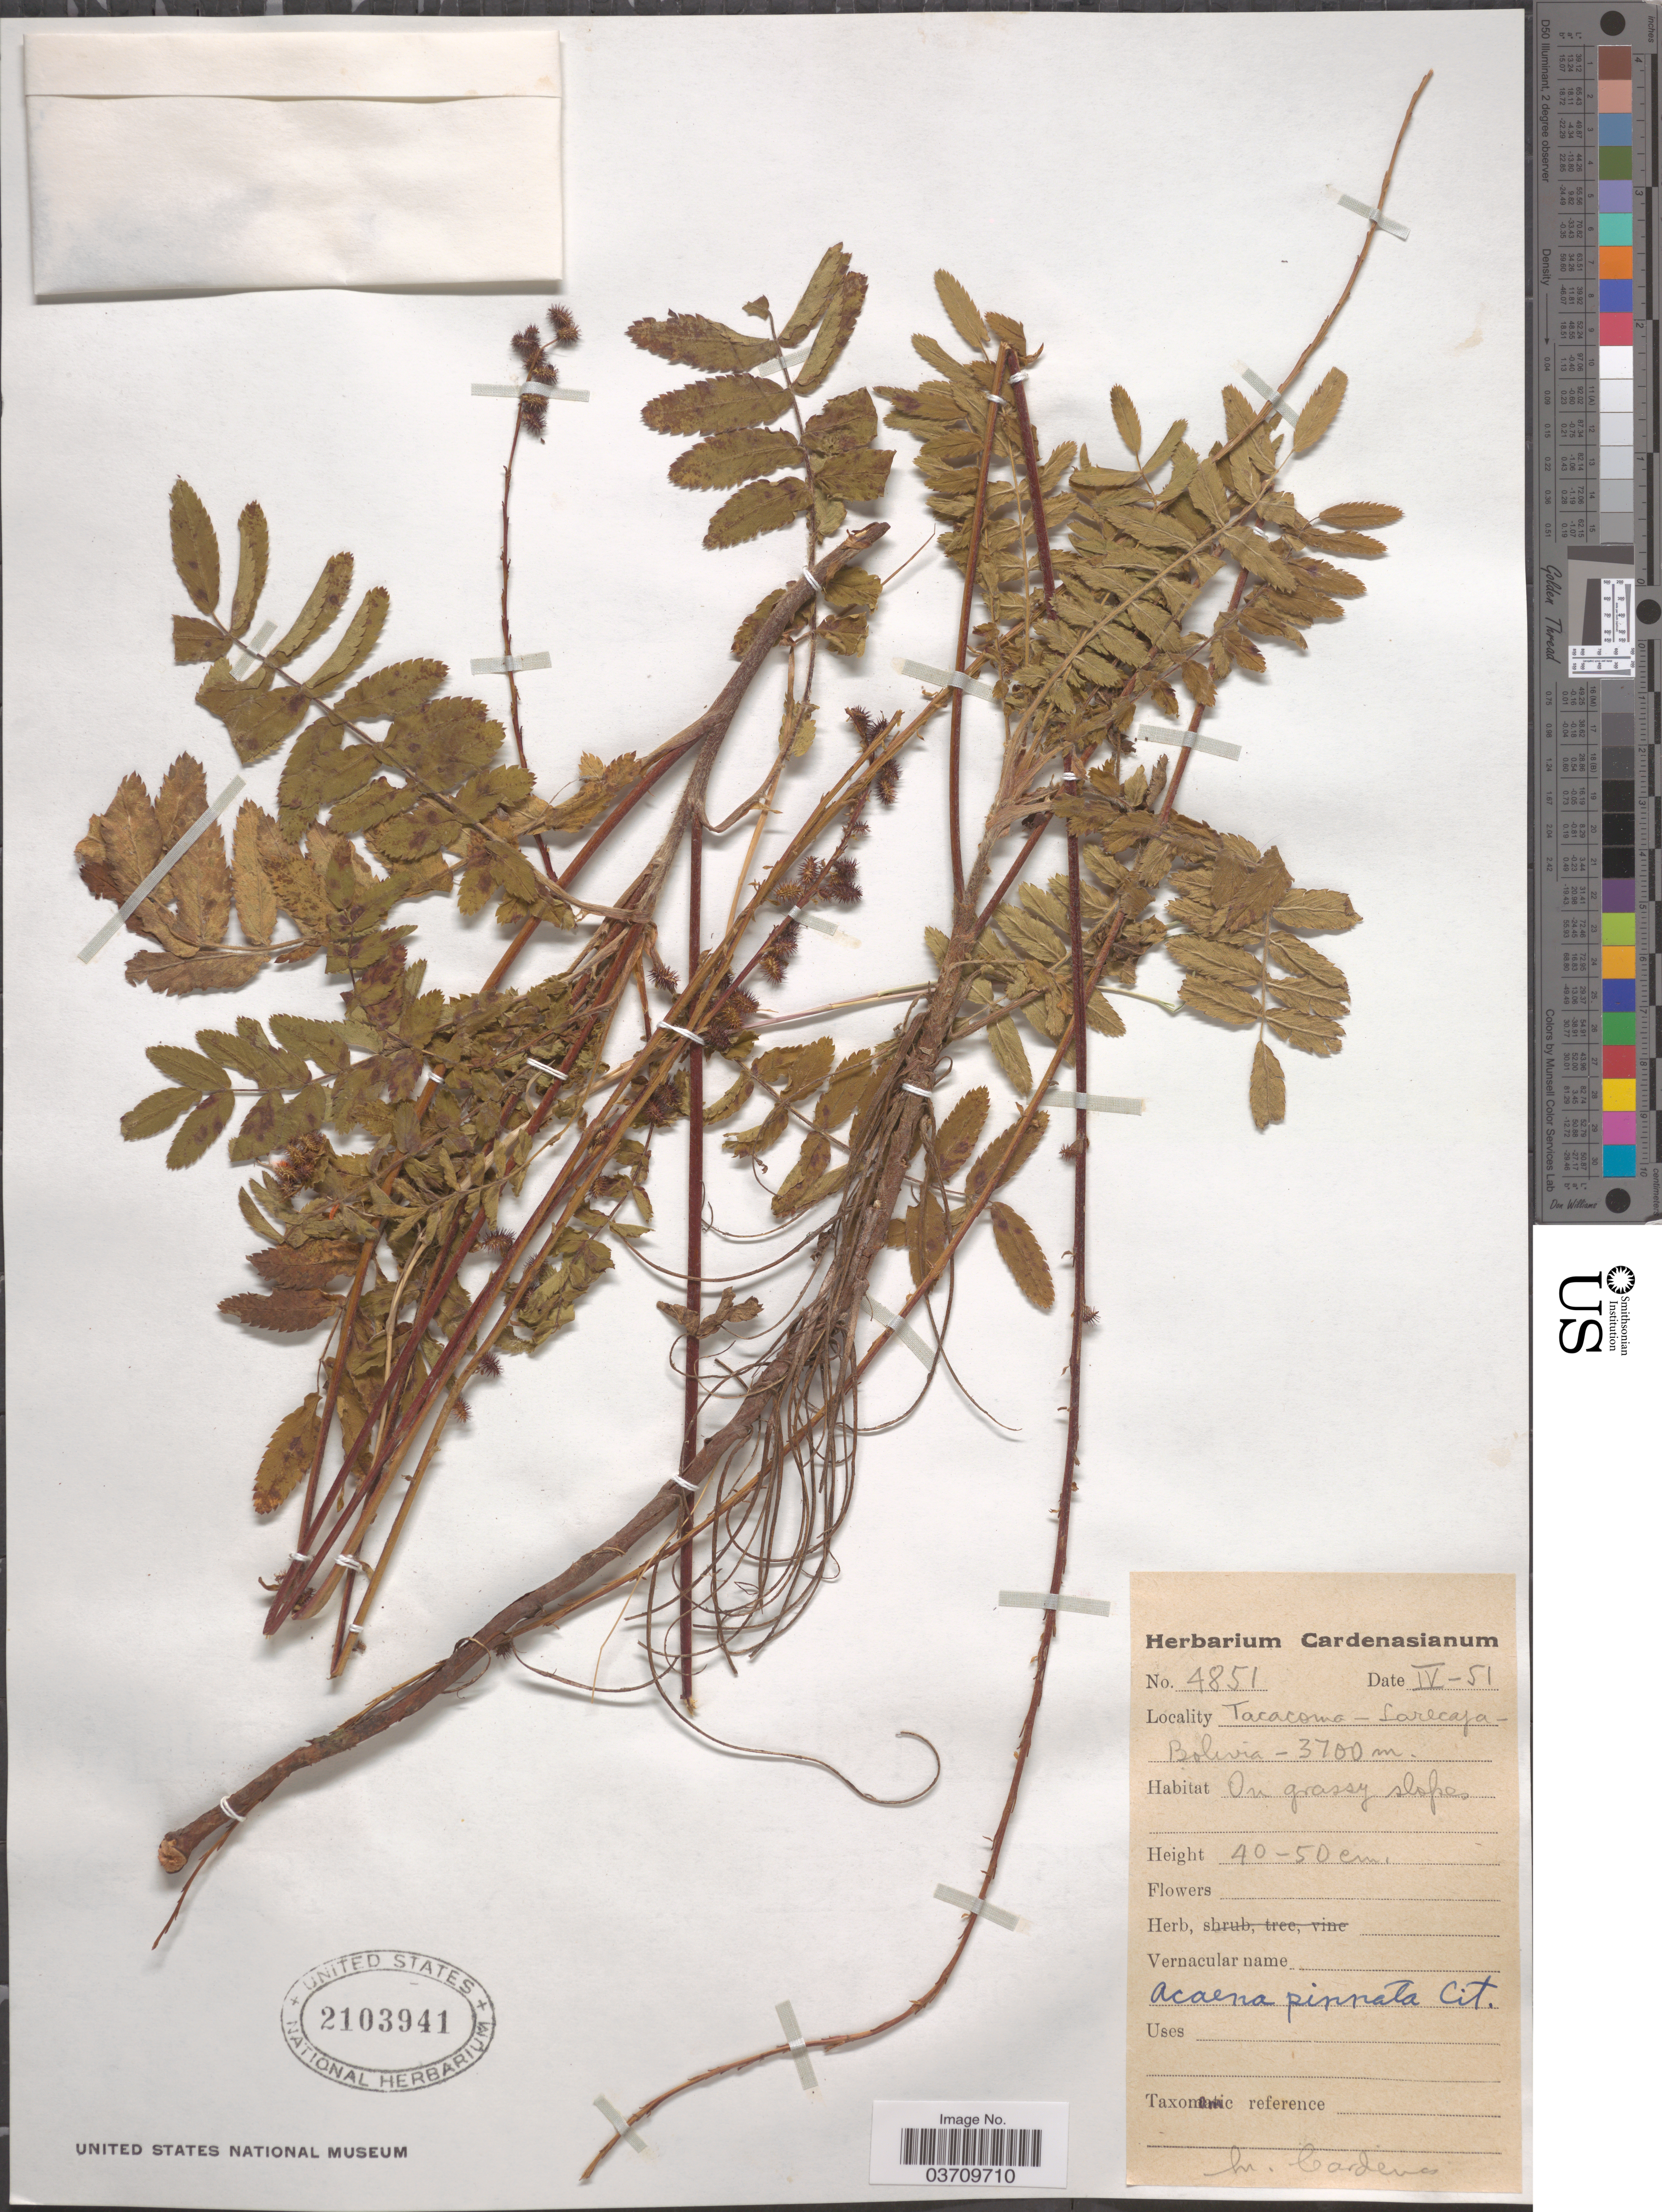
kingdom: Plantae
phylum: Tracheophyta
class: Magnoliopsida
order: Rosales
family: Rosaceae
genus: Acaena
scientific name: Acaena pinnata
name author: Citerne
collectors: M. Cárdenas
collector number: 4851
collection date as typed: Transcribed d/m/y: /4/51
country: Bolivia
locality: Tacacoma-Larecaja.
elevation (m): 3700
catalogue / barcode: US 2103941